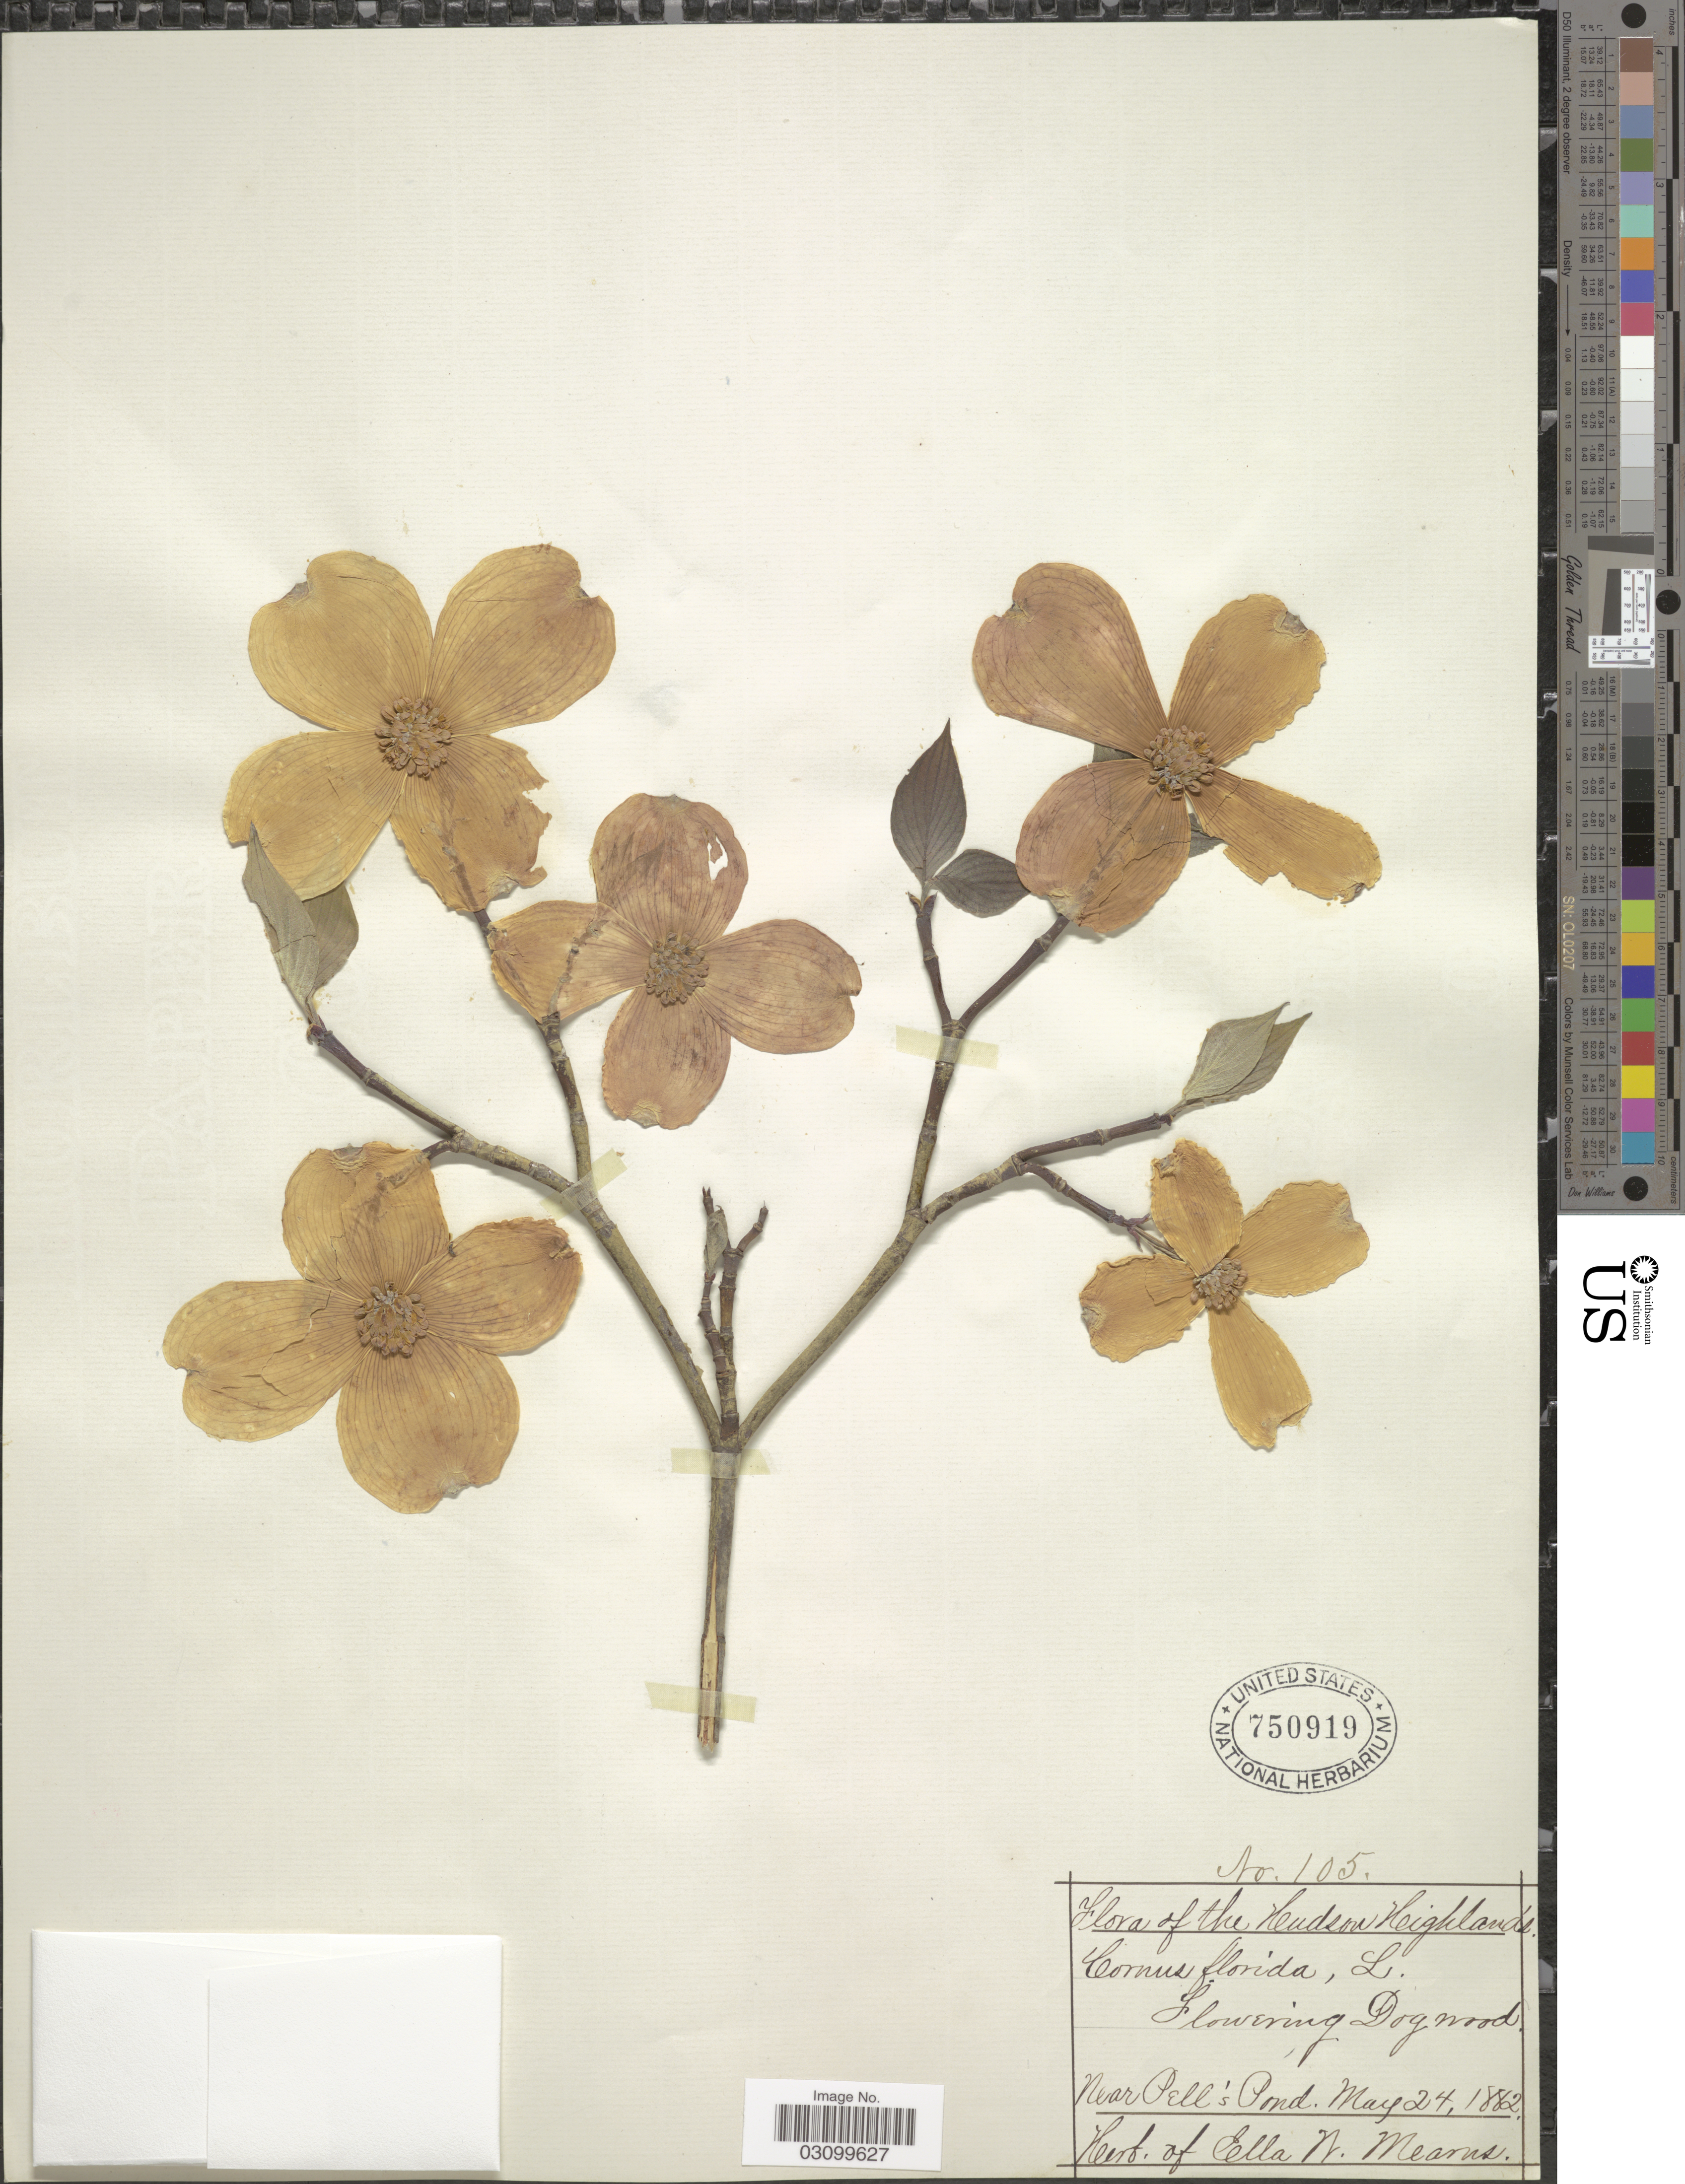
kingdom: Plantae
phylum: Tracheophyta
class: Magnoliopsida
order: Cornales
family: Cornaceae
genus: Cornus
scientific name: Cornus florida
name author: L.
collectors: ex herb. Ella W. Mearns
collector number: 105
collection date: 1882-05-24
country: United States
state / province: New York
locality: The Hudson Highlands. Near Pell's Pond.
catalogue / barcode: US 750919